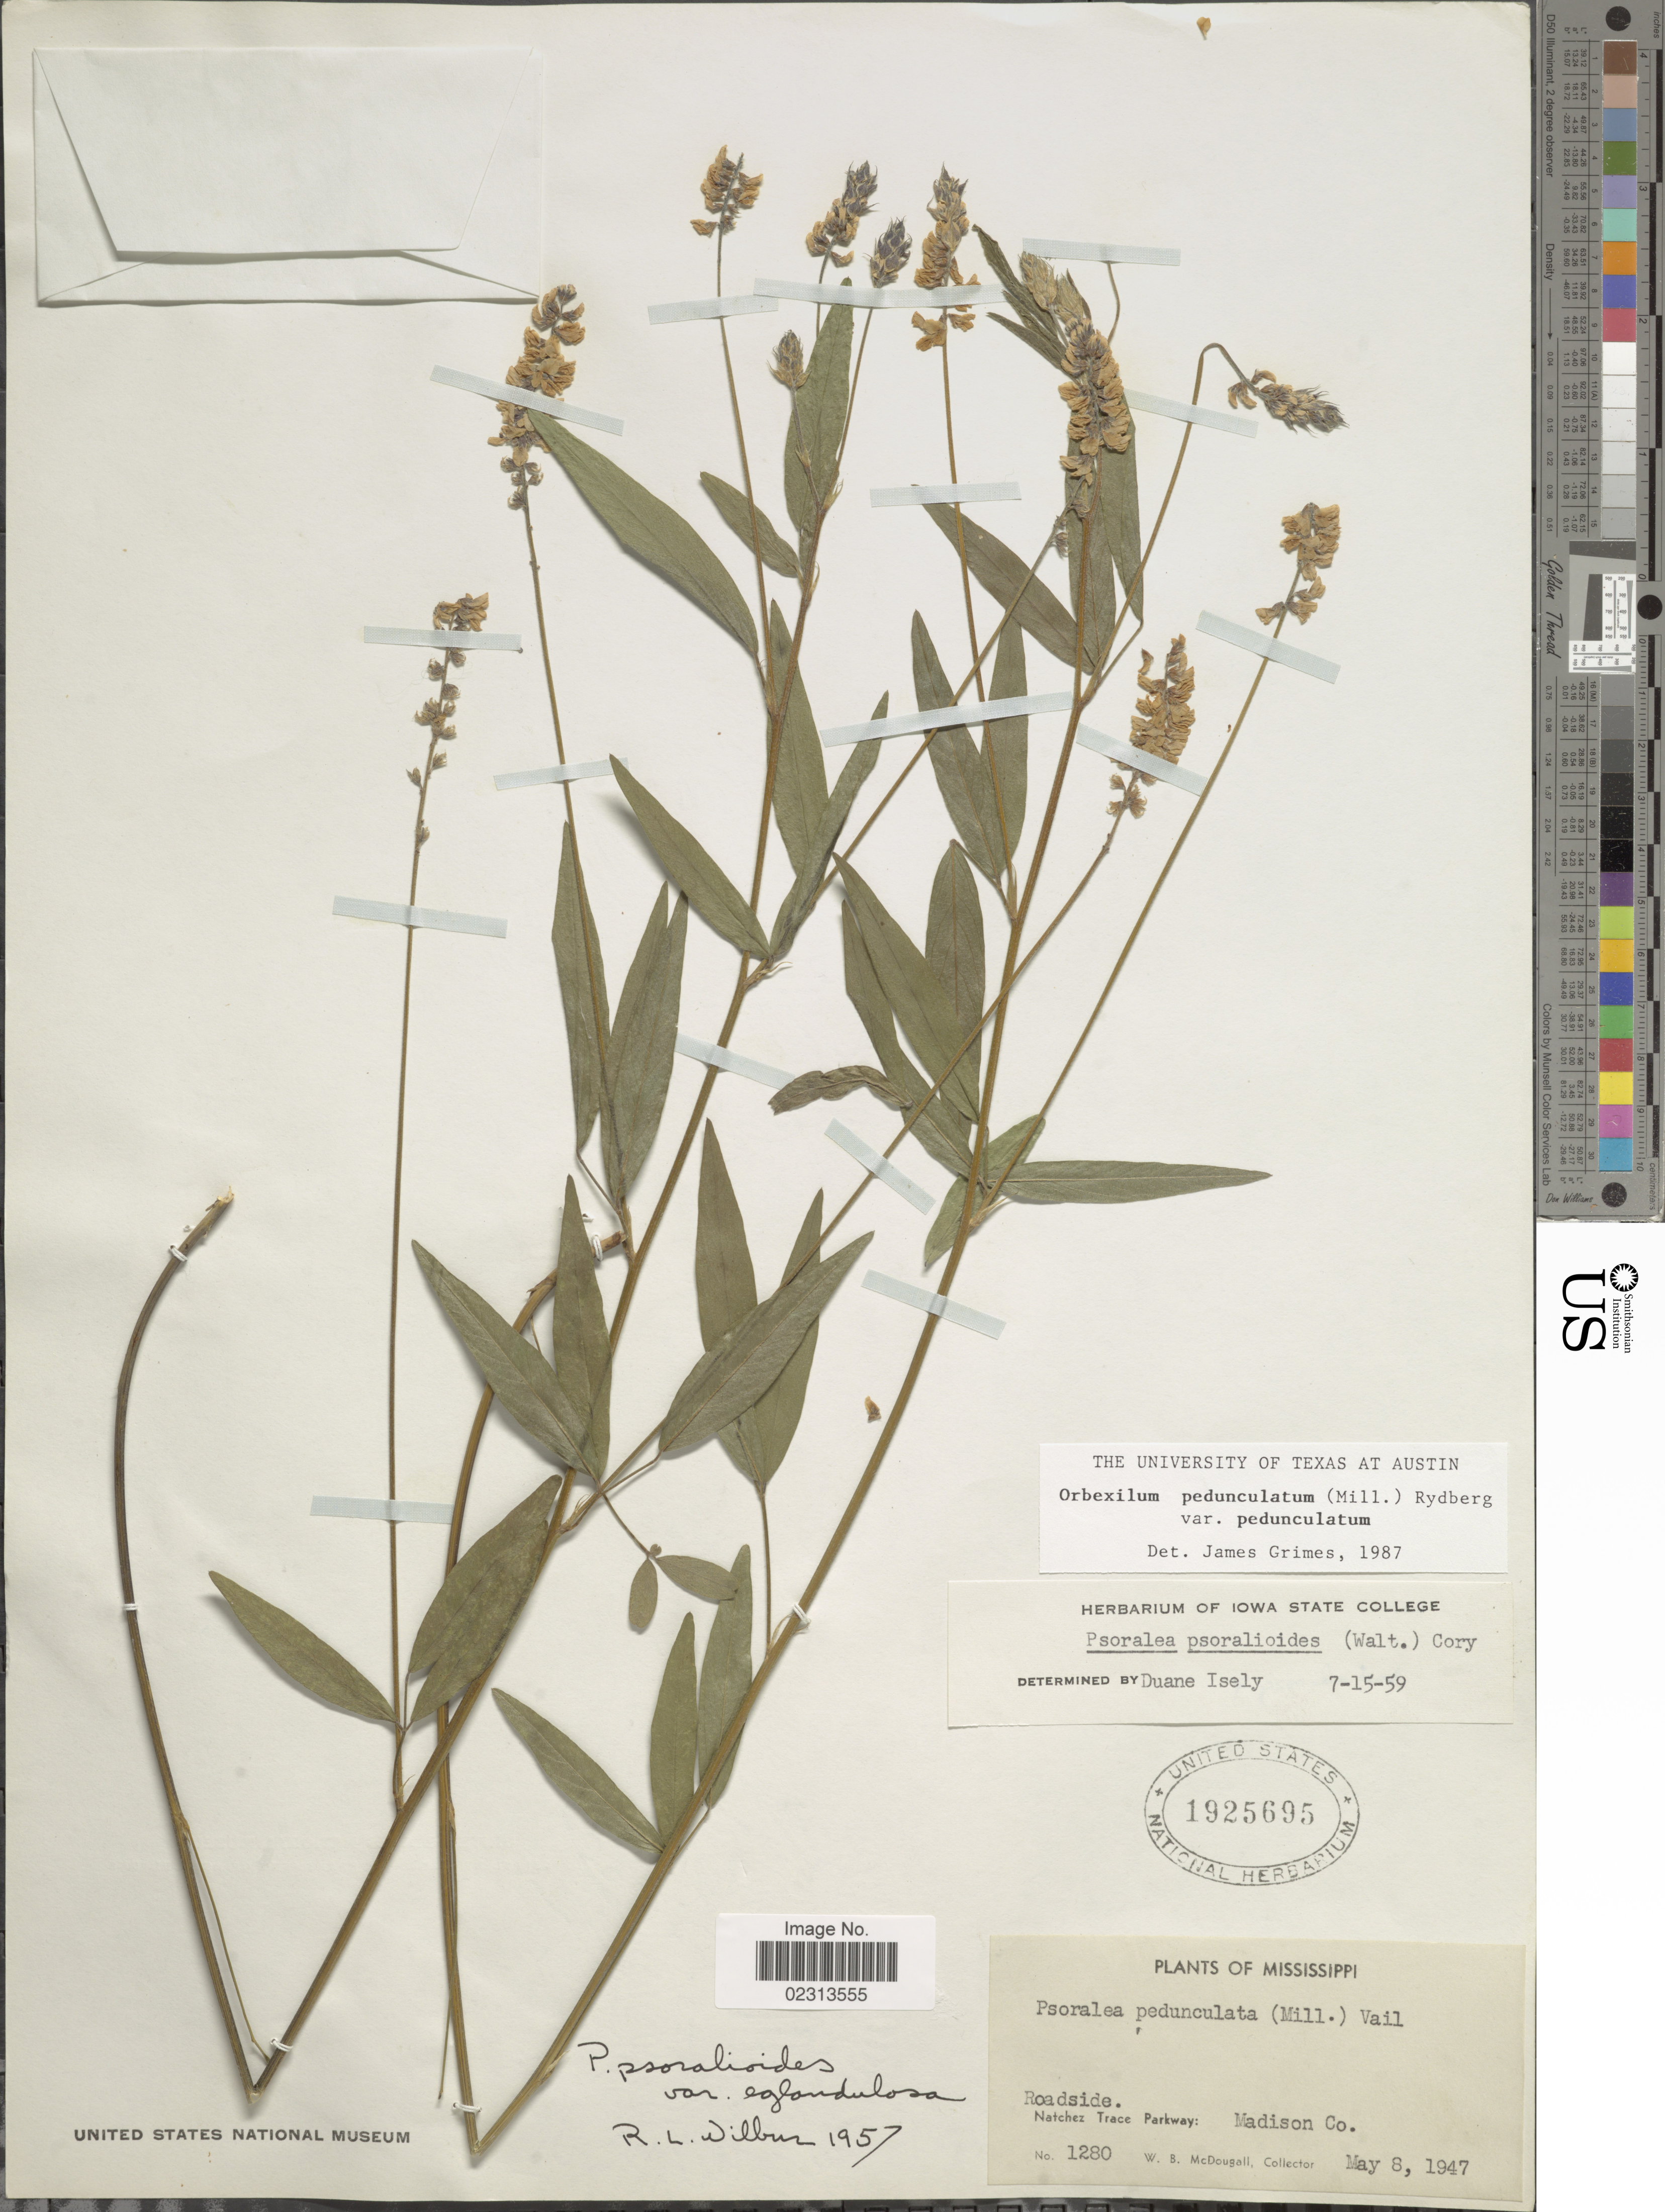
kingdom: Plantae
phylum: Tracheophyta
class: Magnoliopsida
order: Fabales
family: Fabaceae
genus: Orbexilum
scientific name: Orbexilum pedunculatum var. pedunculatum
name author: (Miller) Rydberg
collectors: W. B. McDougall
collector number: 1280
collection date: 1947-05-08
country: United States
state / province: Mississippi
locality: Natchez Trace Parkway: Madison Co.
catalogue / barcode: US 1925695